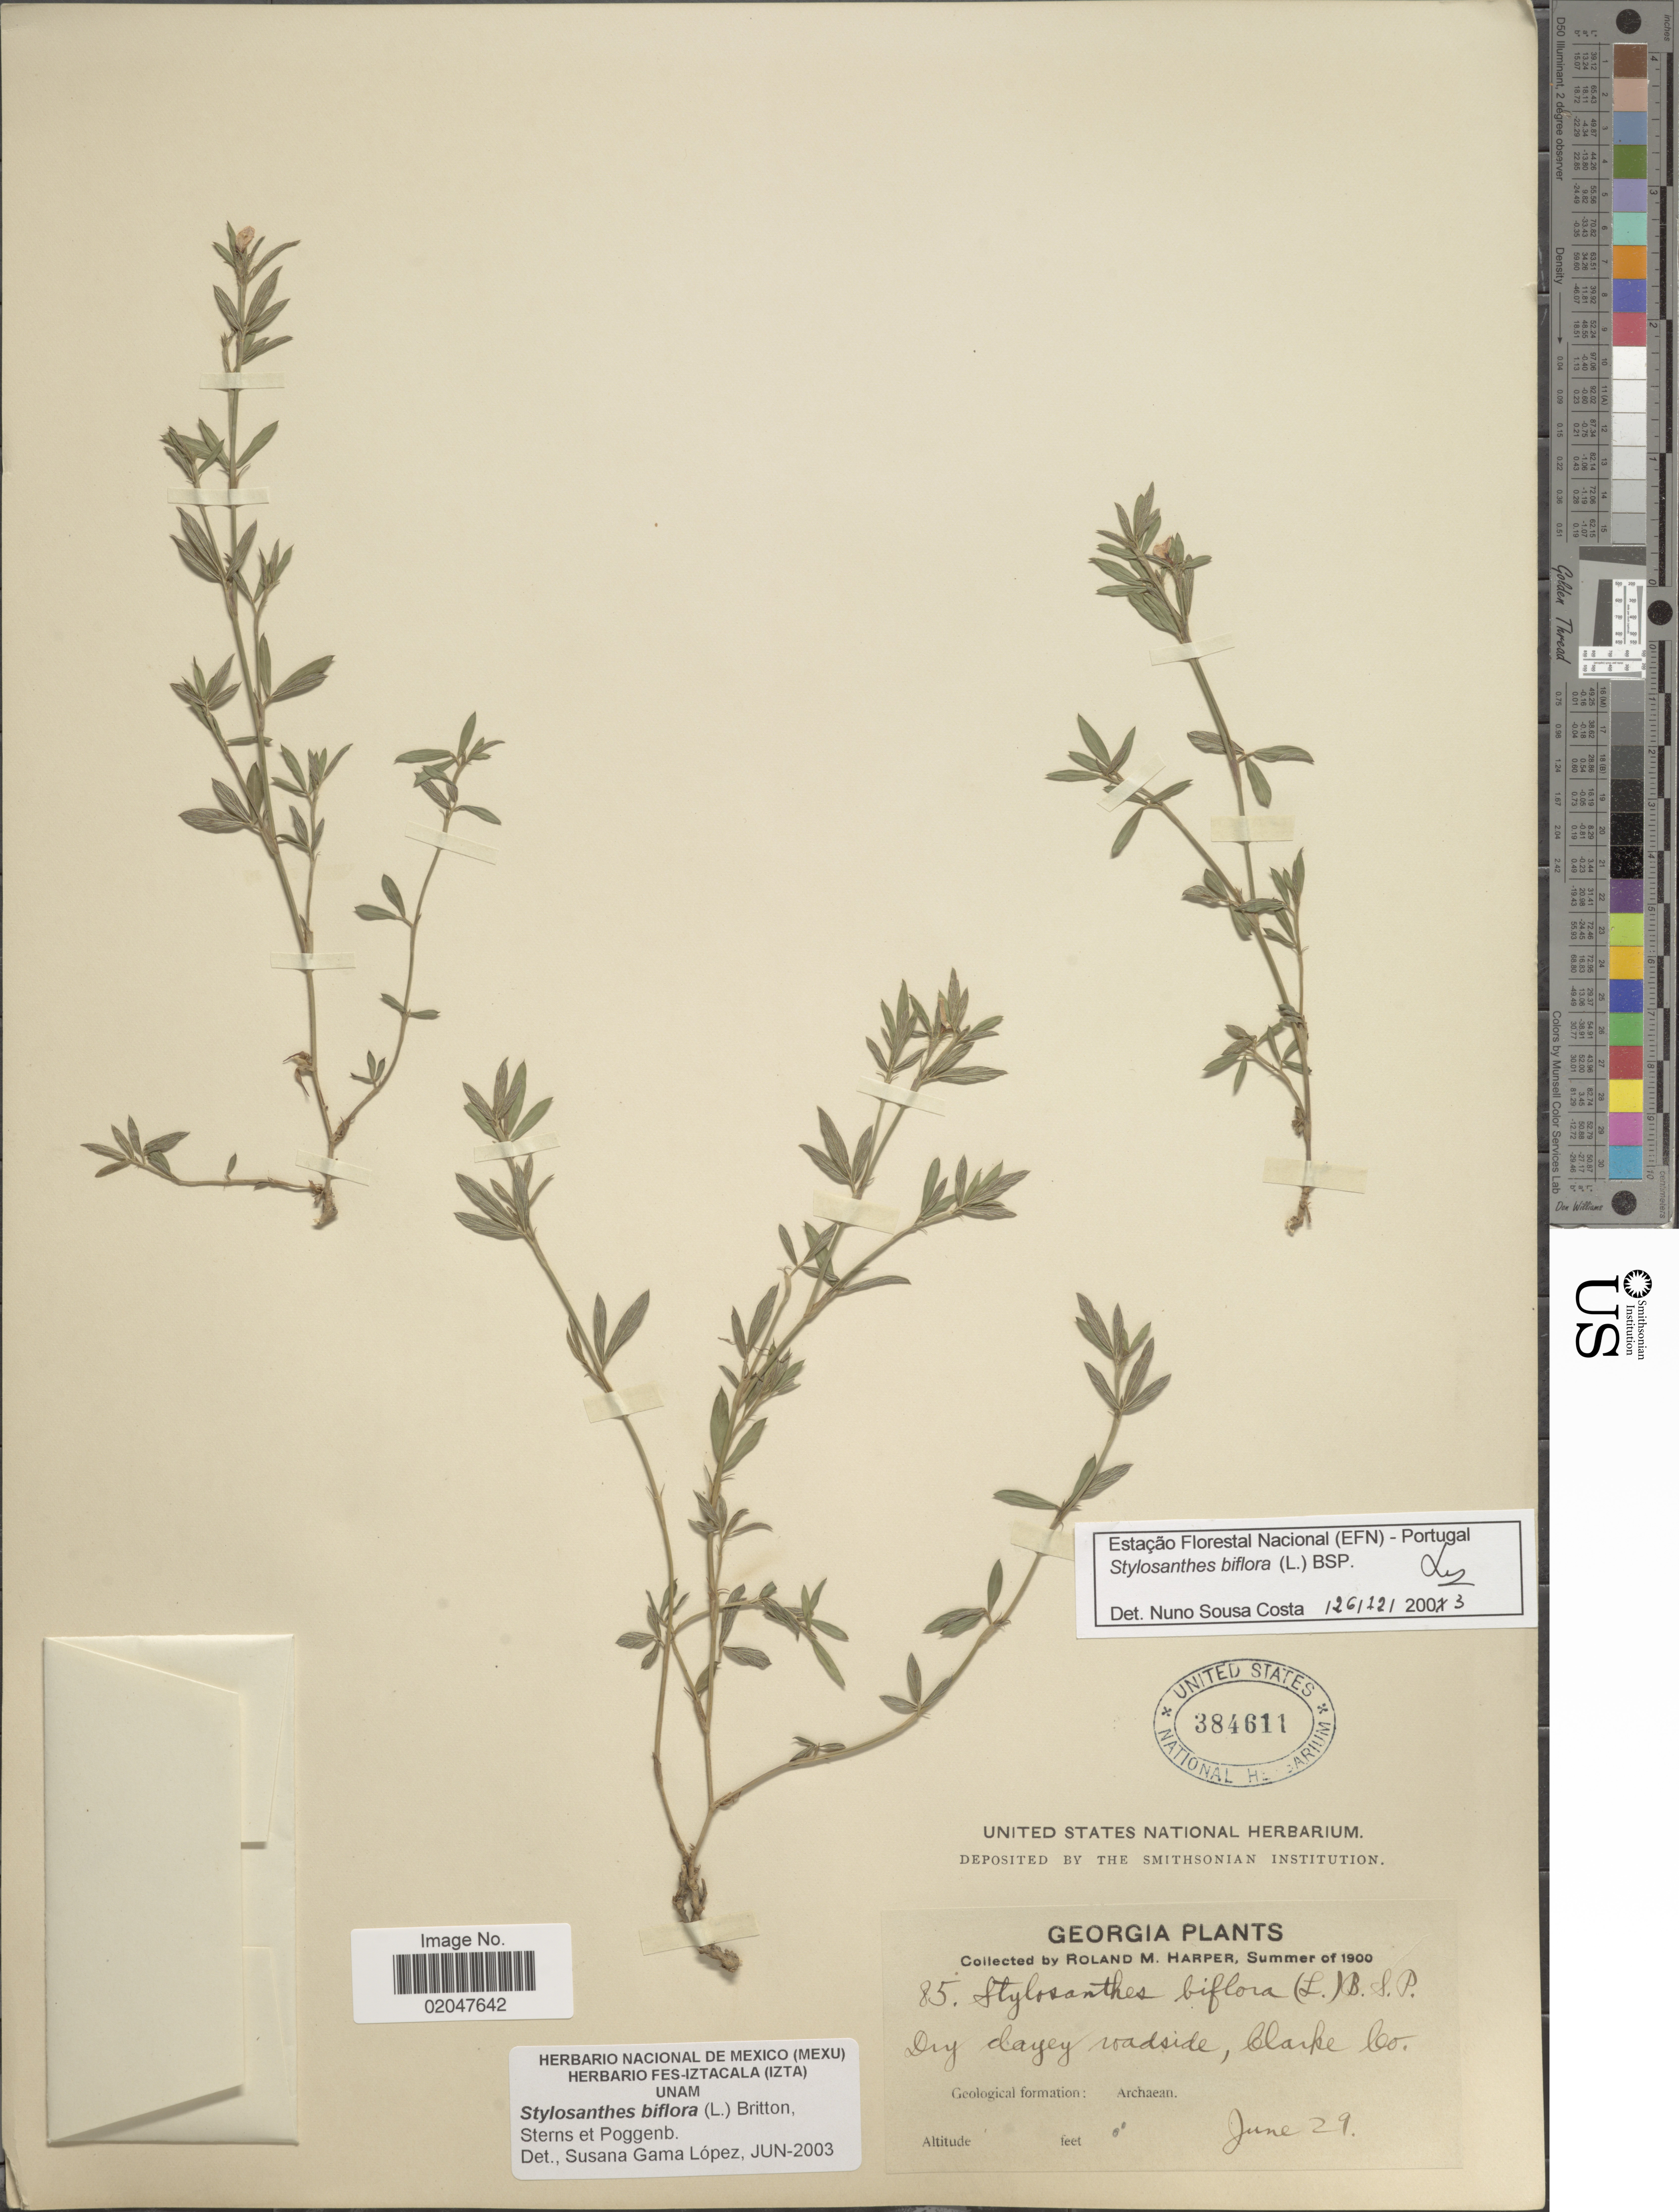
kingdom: Plantae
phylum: Tracheophyta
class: Magnoliopsida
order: Fabales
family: Fabaceae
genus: Stylosanthes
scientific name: Stylosanthes biflora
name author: (L.) Britton et al.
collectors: R. M. Harper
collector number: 85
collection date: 1900-06-29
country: United States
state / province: Georgia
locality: Clarke Co.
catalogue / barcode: US 384611